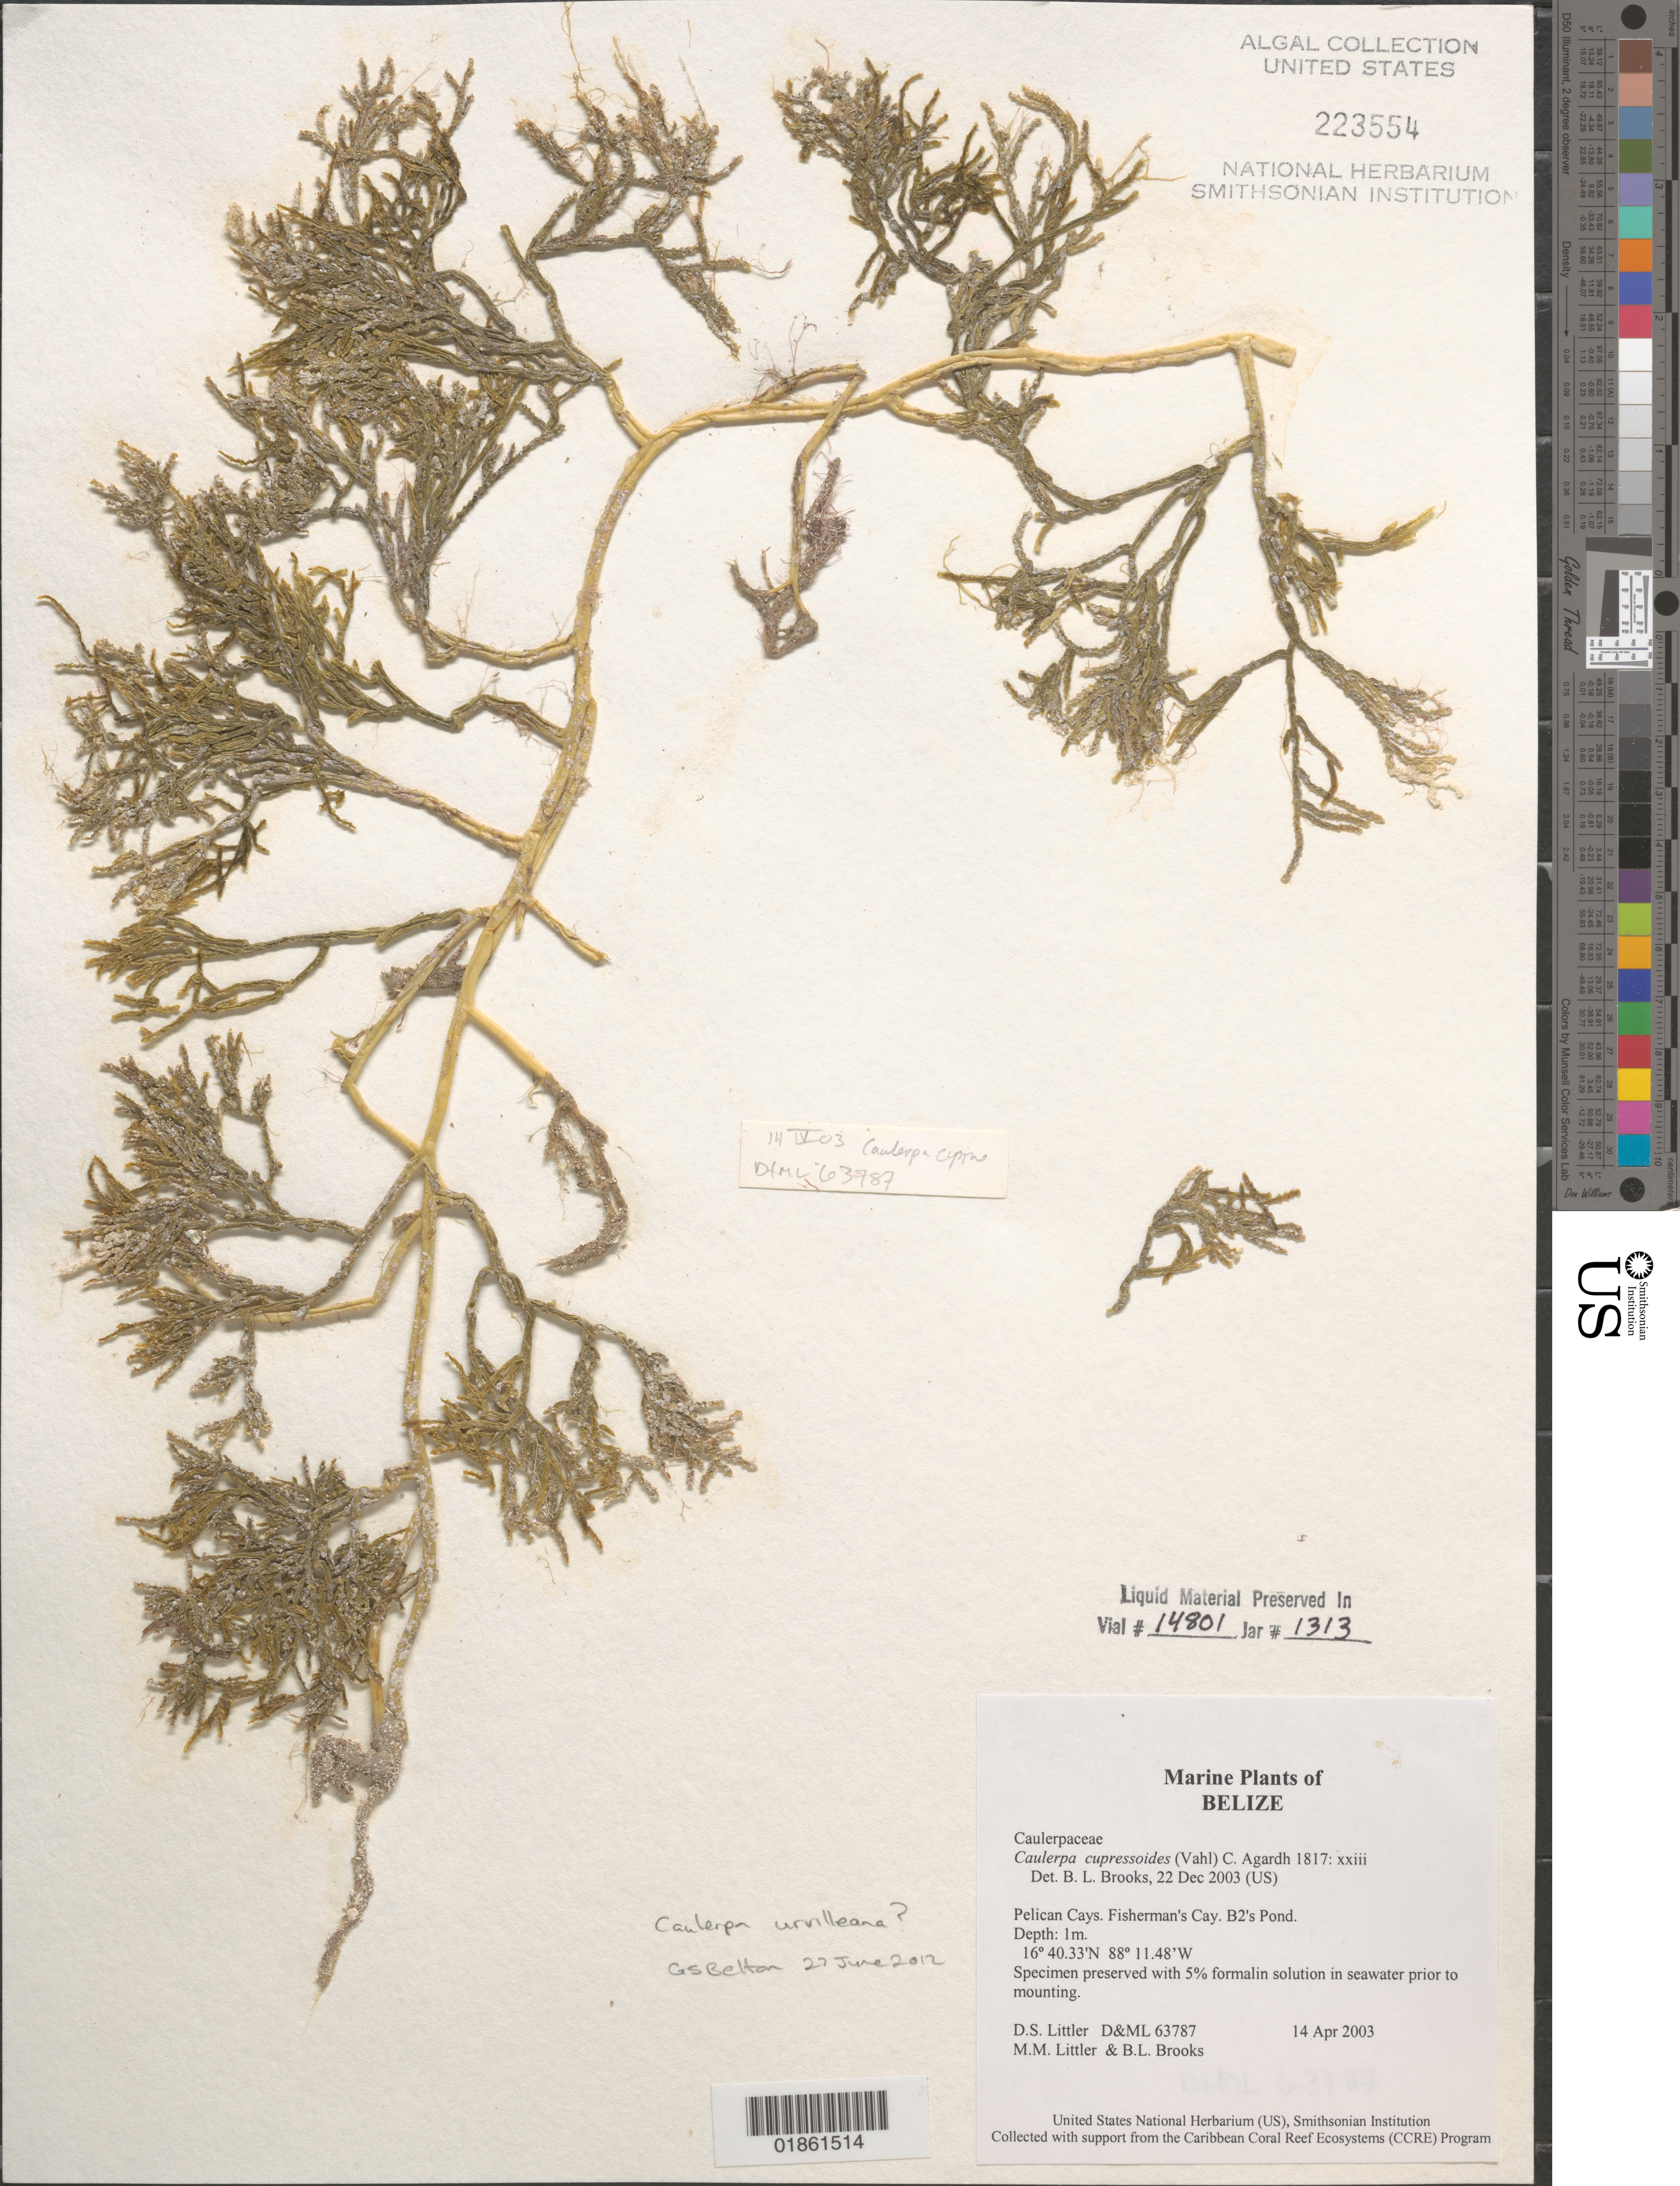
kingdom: Plantae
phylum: Chlorophyta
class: Ulvophyceae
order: Bryopsidales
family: Caulerpaceae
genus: Caulerpa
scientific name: Caulerpa cupressoides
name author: (Vahl) C. Agardh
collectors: M. M. Littler, D. S. Littler & B. Brooks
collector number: D&ML 63787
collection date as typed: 14 Apr 2003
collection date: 2003-04-14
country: Belize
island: Fisherman Cay [Fisherman's Cay]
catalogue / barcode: US 223554